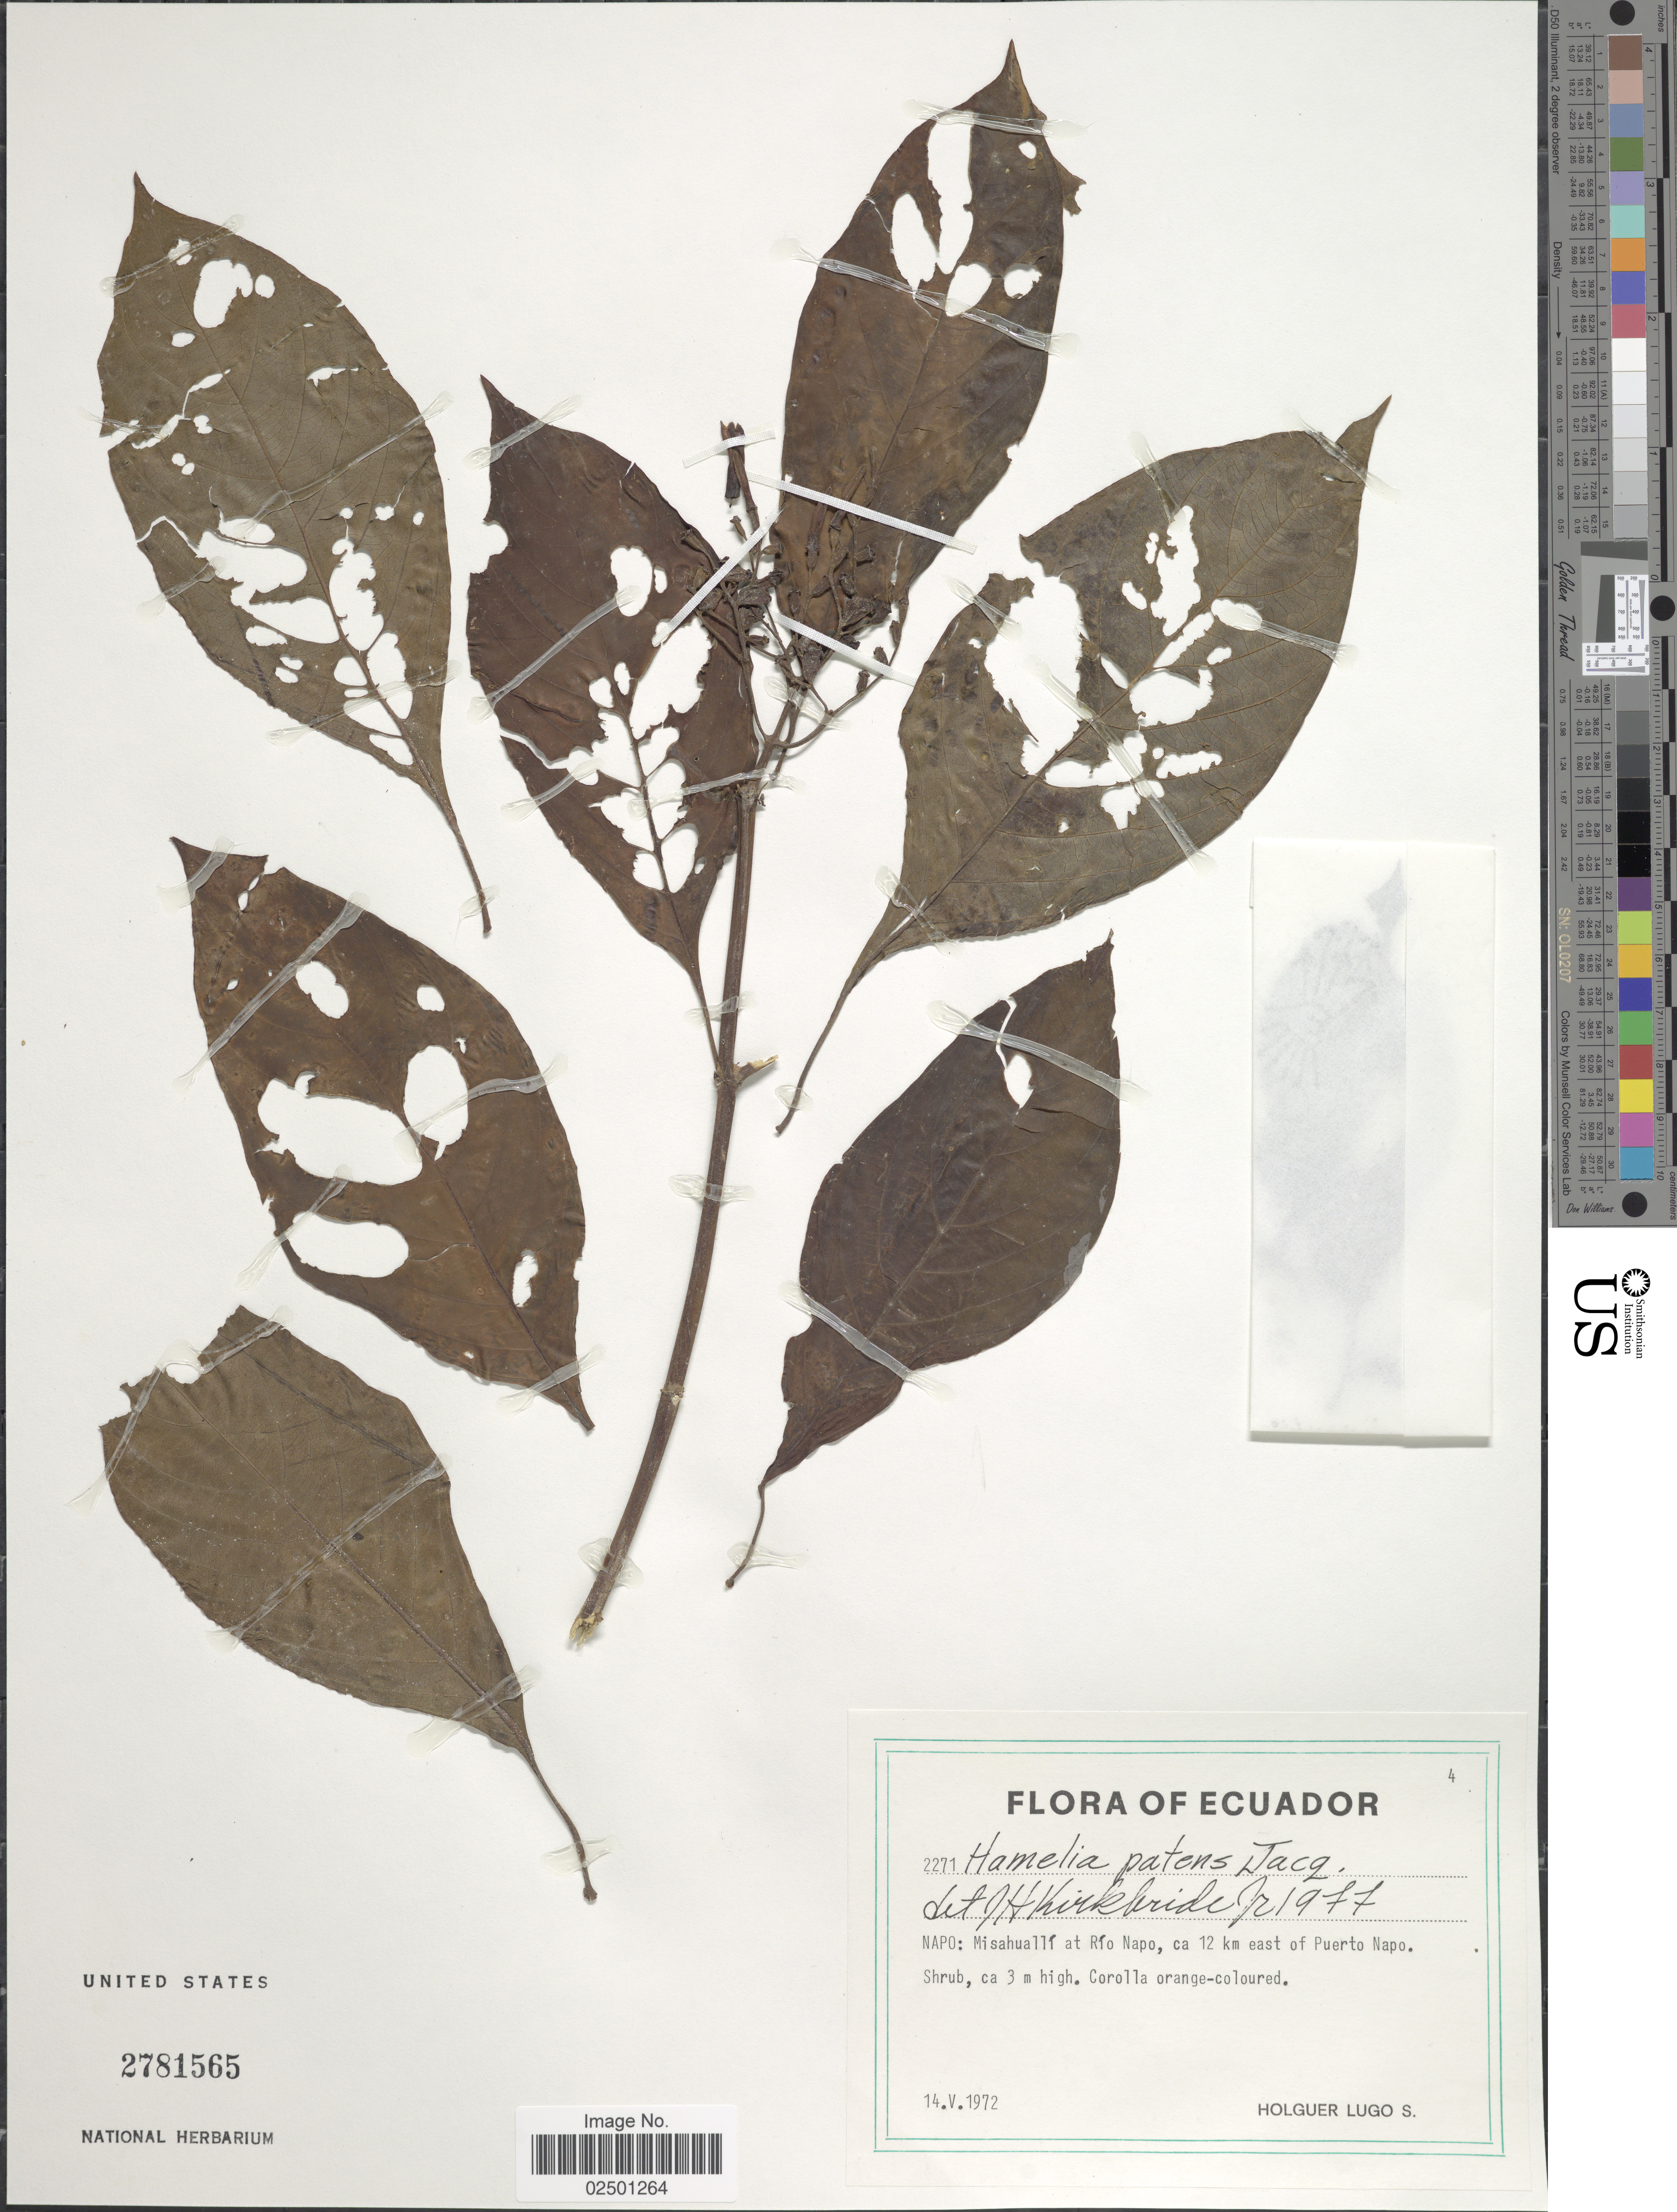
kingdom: Plantae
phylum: Tracheophyta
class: Magnoliopsida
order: Gentianales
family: Rubiaceae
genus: Hamelia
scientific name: Hamelia patens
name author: Jacq.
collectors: H. Lugo S.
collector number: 2271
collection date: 1972-05-14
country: Ecuador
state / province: Napo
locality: Misahualli at Rio Napo, ca 12 km east of Puerto Napo.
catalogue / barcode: US 2781565